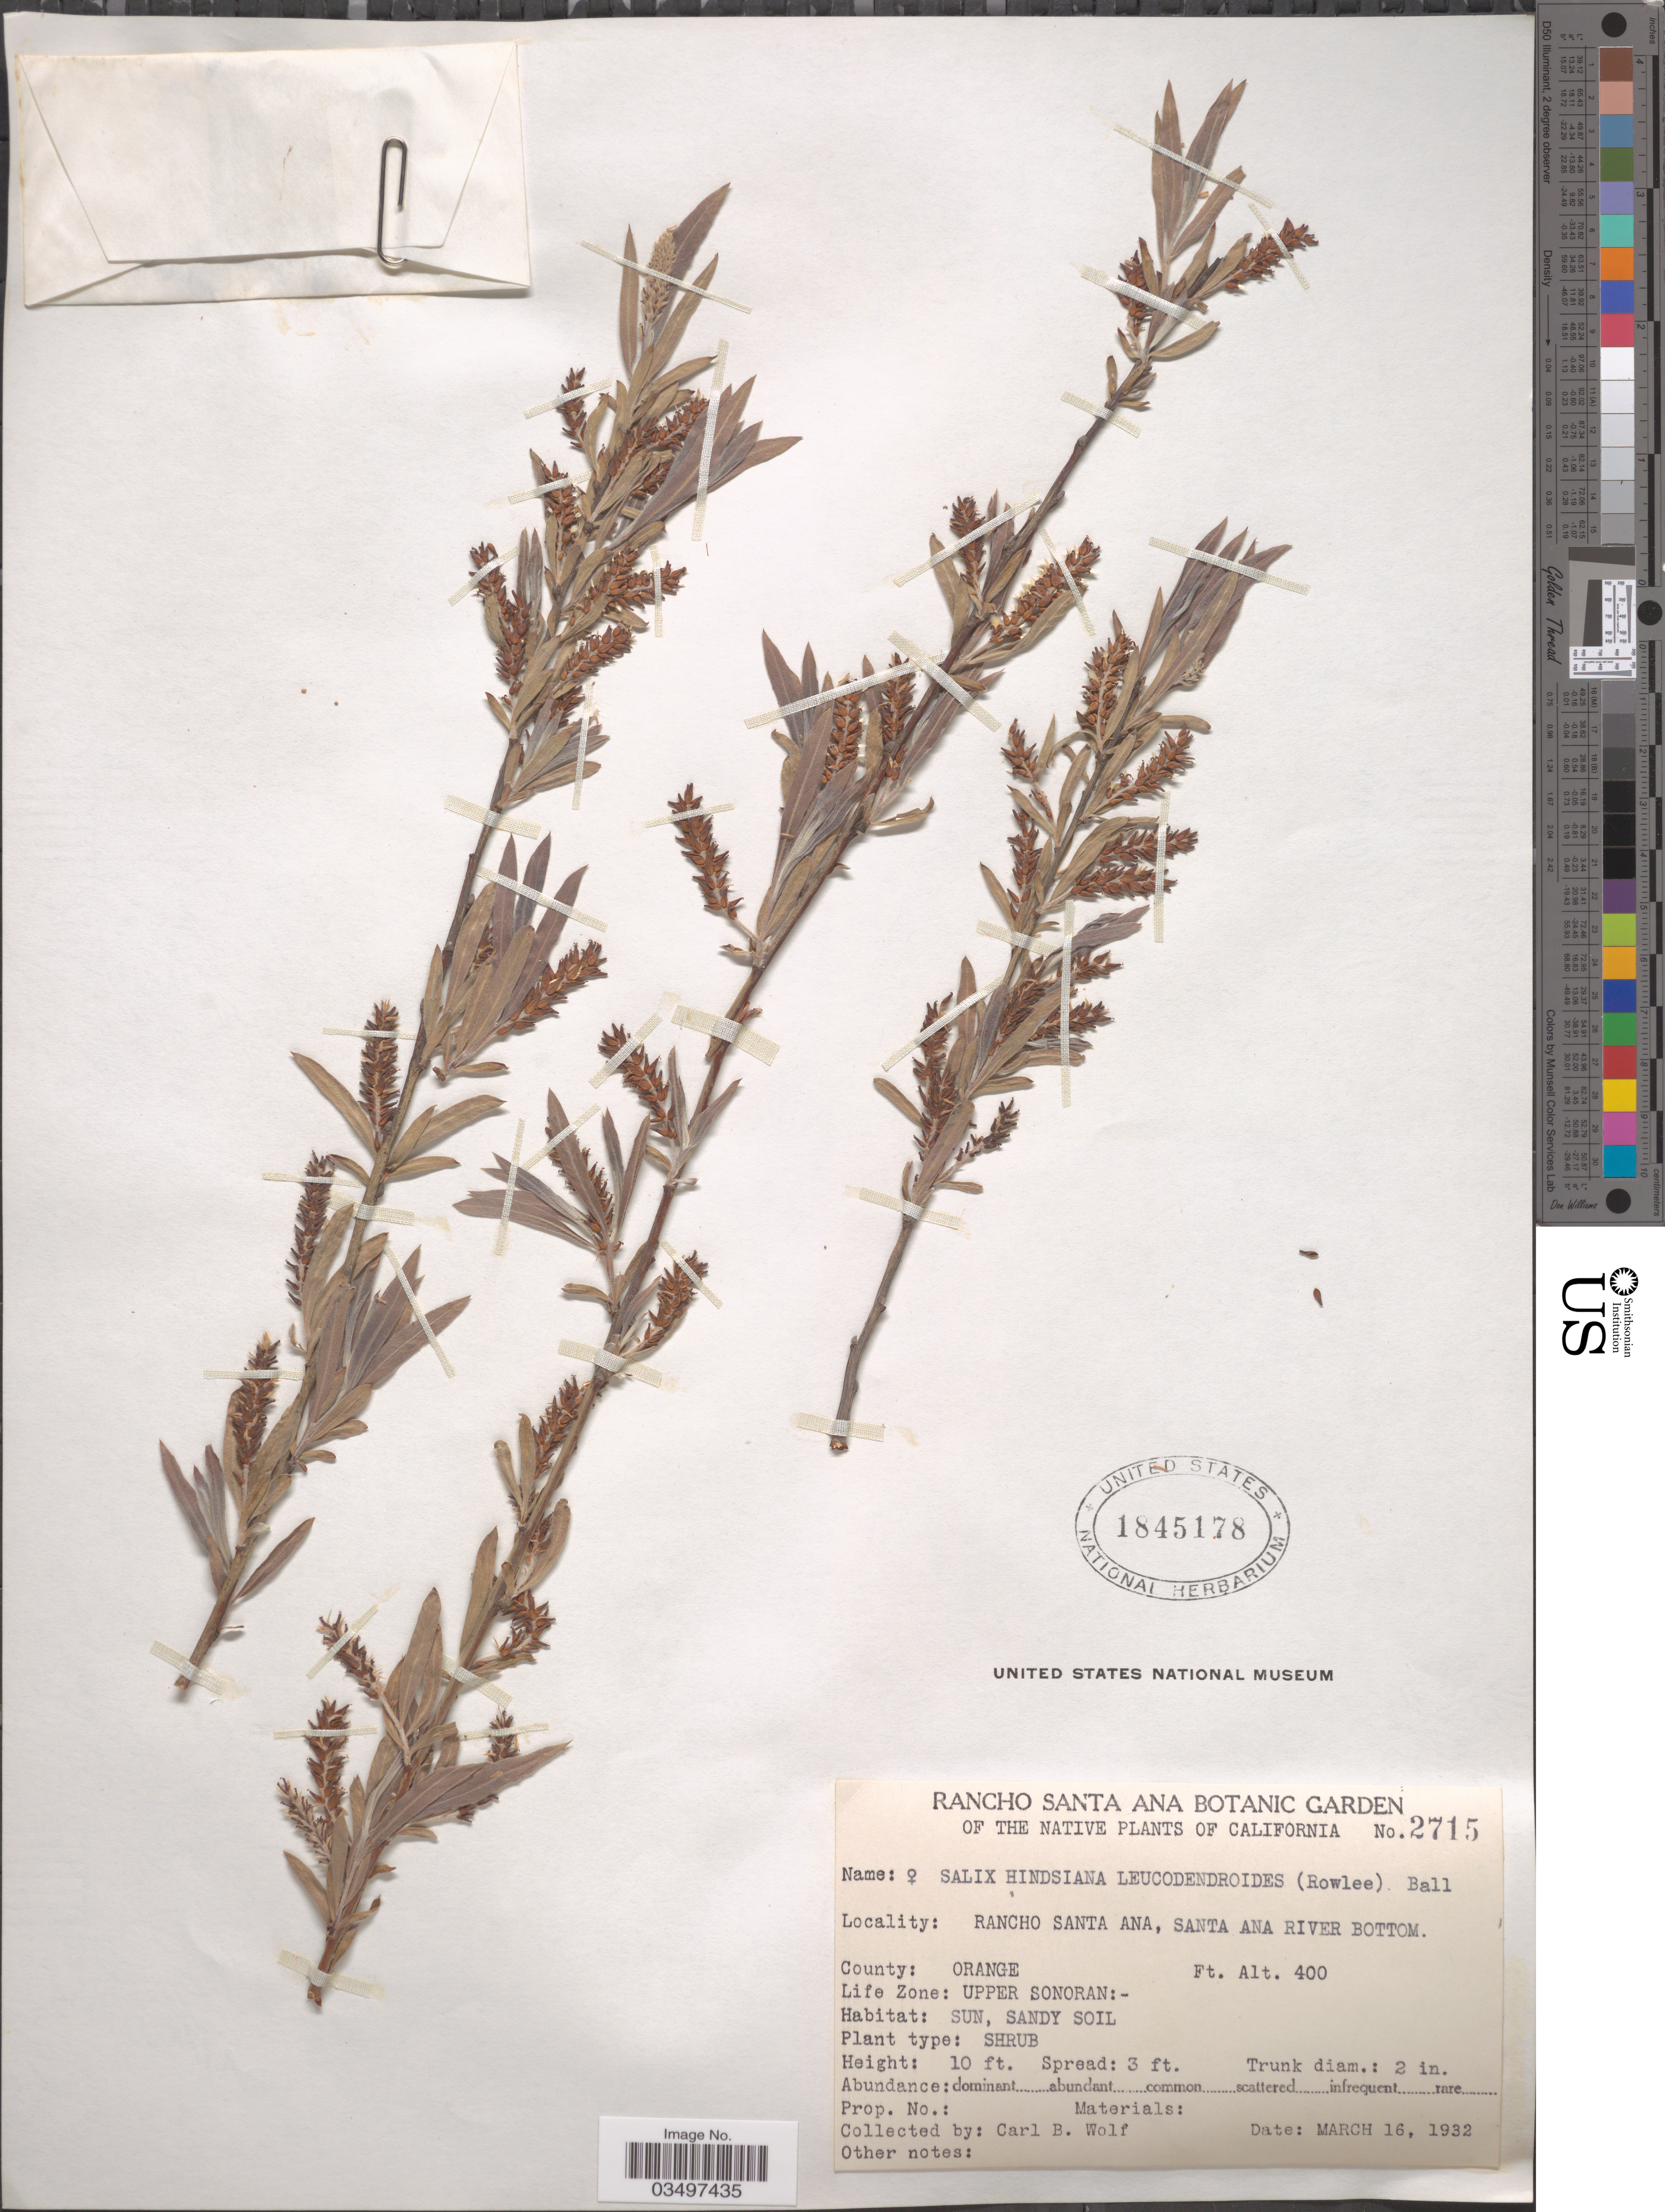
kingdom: Plantae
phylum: Tracheophyta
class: Magnoliopsida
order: Malpighiales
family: Salicaceae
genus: Salix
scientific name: Salix hindsiana var. leucodendroides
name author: (Rowlee) C.R. Ball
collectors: C. B. Wolf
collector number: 2715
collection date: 1932-03-16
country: United States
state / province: California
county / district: Orange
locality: Rancho Santa Ana, Santa Ana River Bottom. County: Orange. Life Zone: Upper Sonoran.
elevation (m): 122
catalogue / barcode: US 1845178